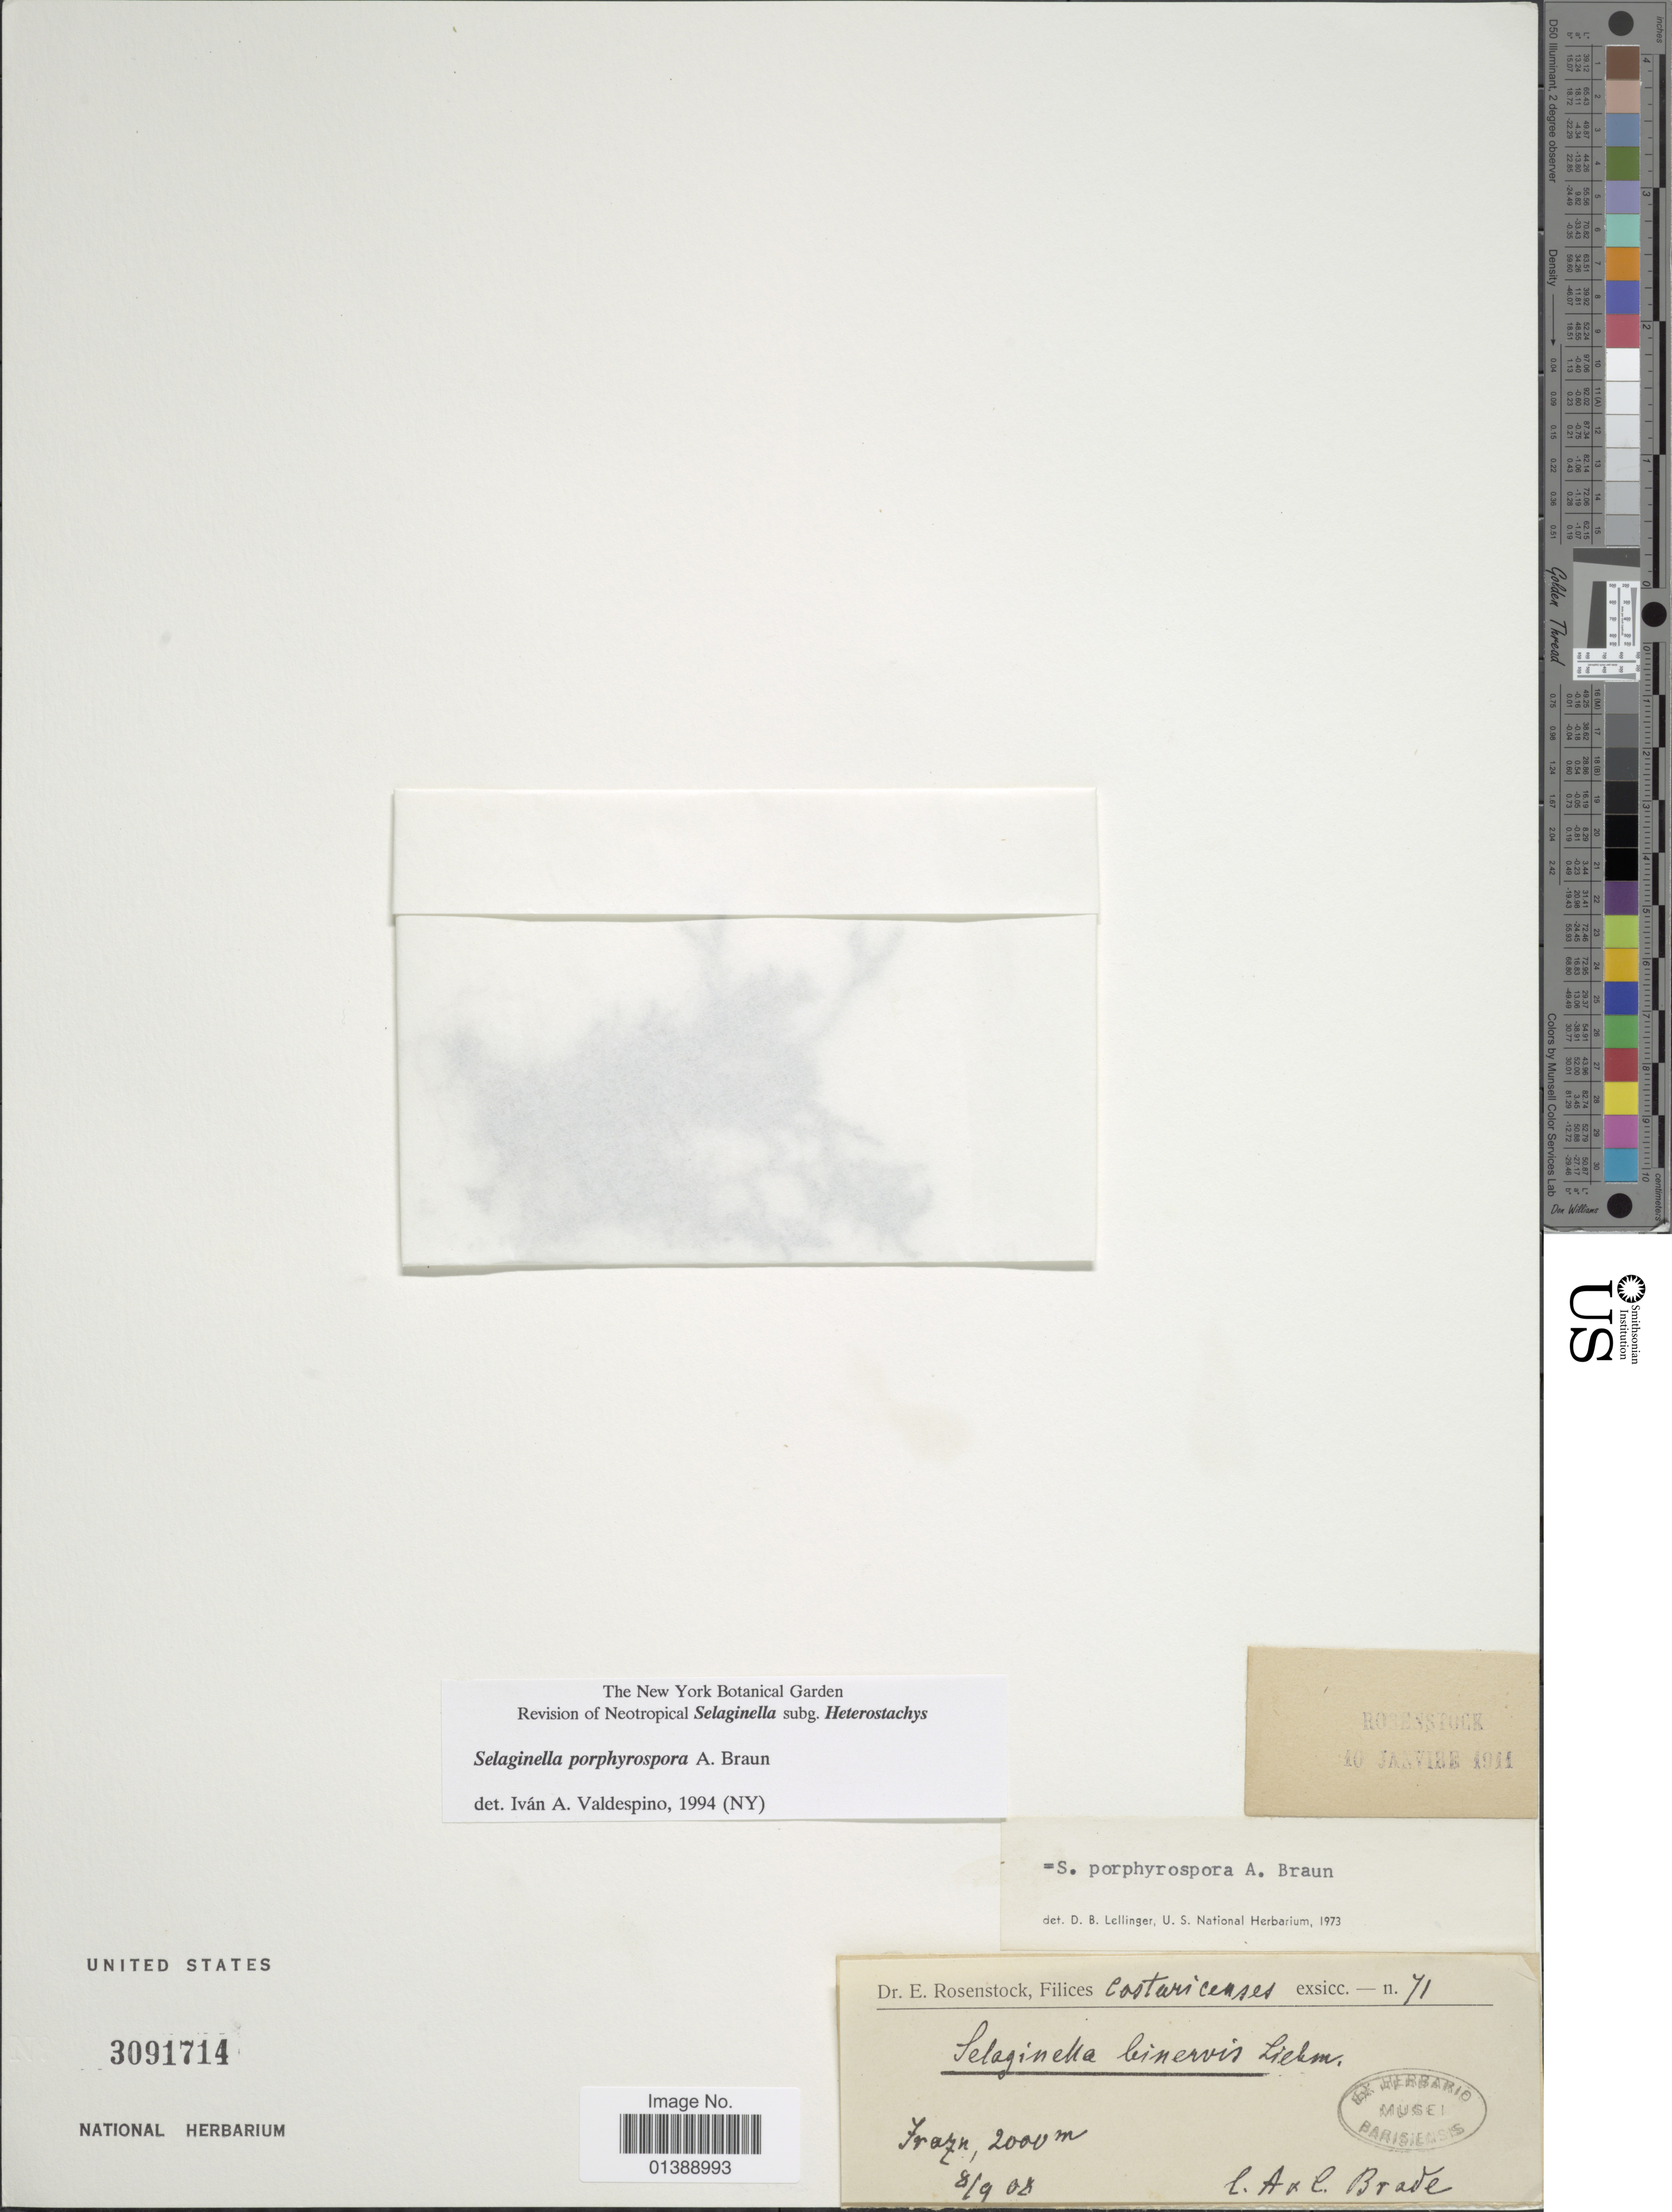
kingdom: Plantae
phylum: Tracheophyta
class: Lycopodiopsida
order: Selaginellales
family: Selaginellaceae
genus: Selaginella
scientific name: Selaginella porphyrospora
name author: A. Braun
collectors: L. Brade & C. Brade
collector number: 71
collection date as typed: Transcribed d/m/y: 8/9/8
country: Costa Rica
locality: Irazu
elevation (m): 2000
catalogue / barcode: US 3091714